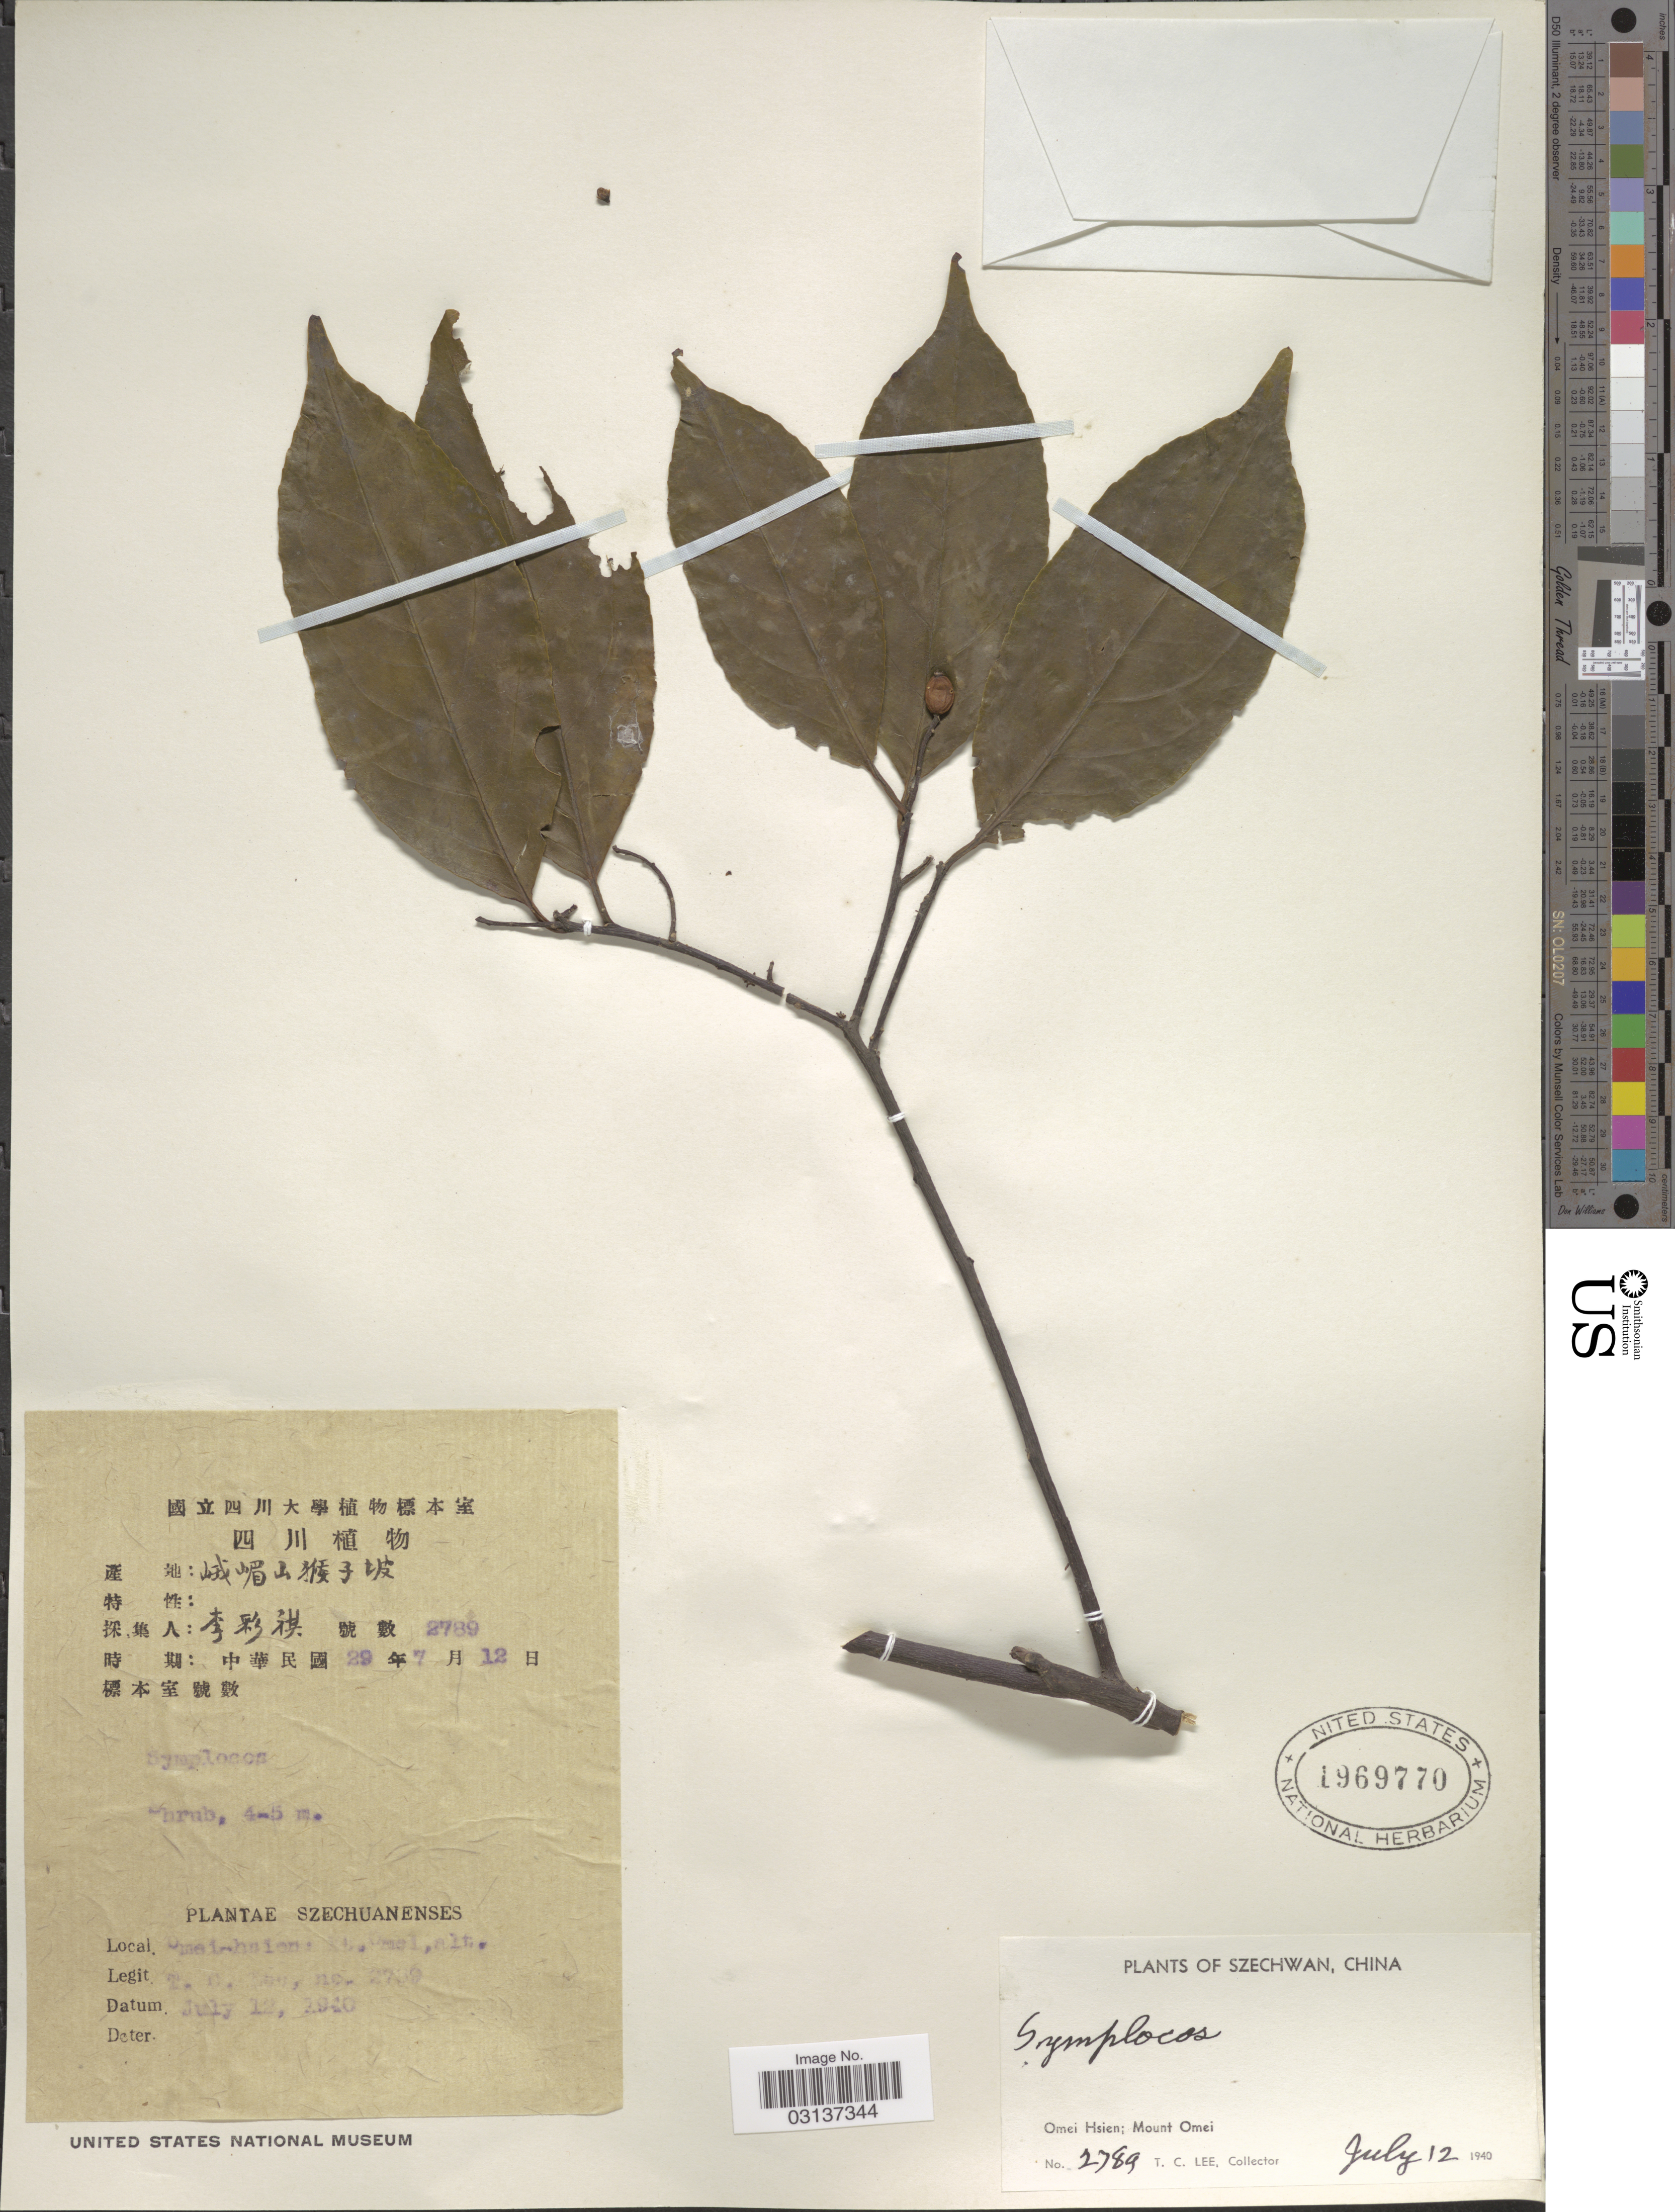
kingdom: Plantae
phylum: Tracheophyta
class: Magnoliopsida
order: Ericales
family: Symplocaceae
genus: Symplocos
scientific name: Symplocos sp.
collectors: T. Lee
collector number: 2789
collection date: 1940-07-12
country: China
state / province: Sichuan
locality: Szechwan. Omei Hsien; Mount Omei.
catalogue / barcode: US 1969770